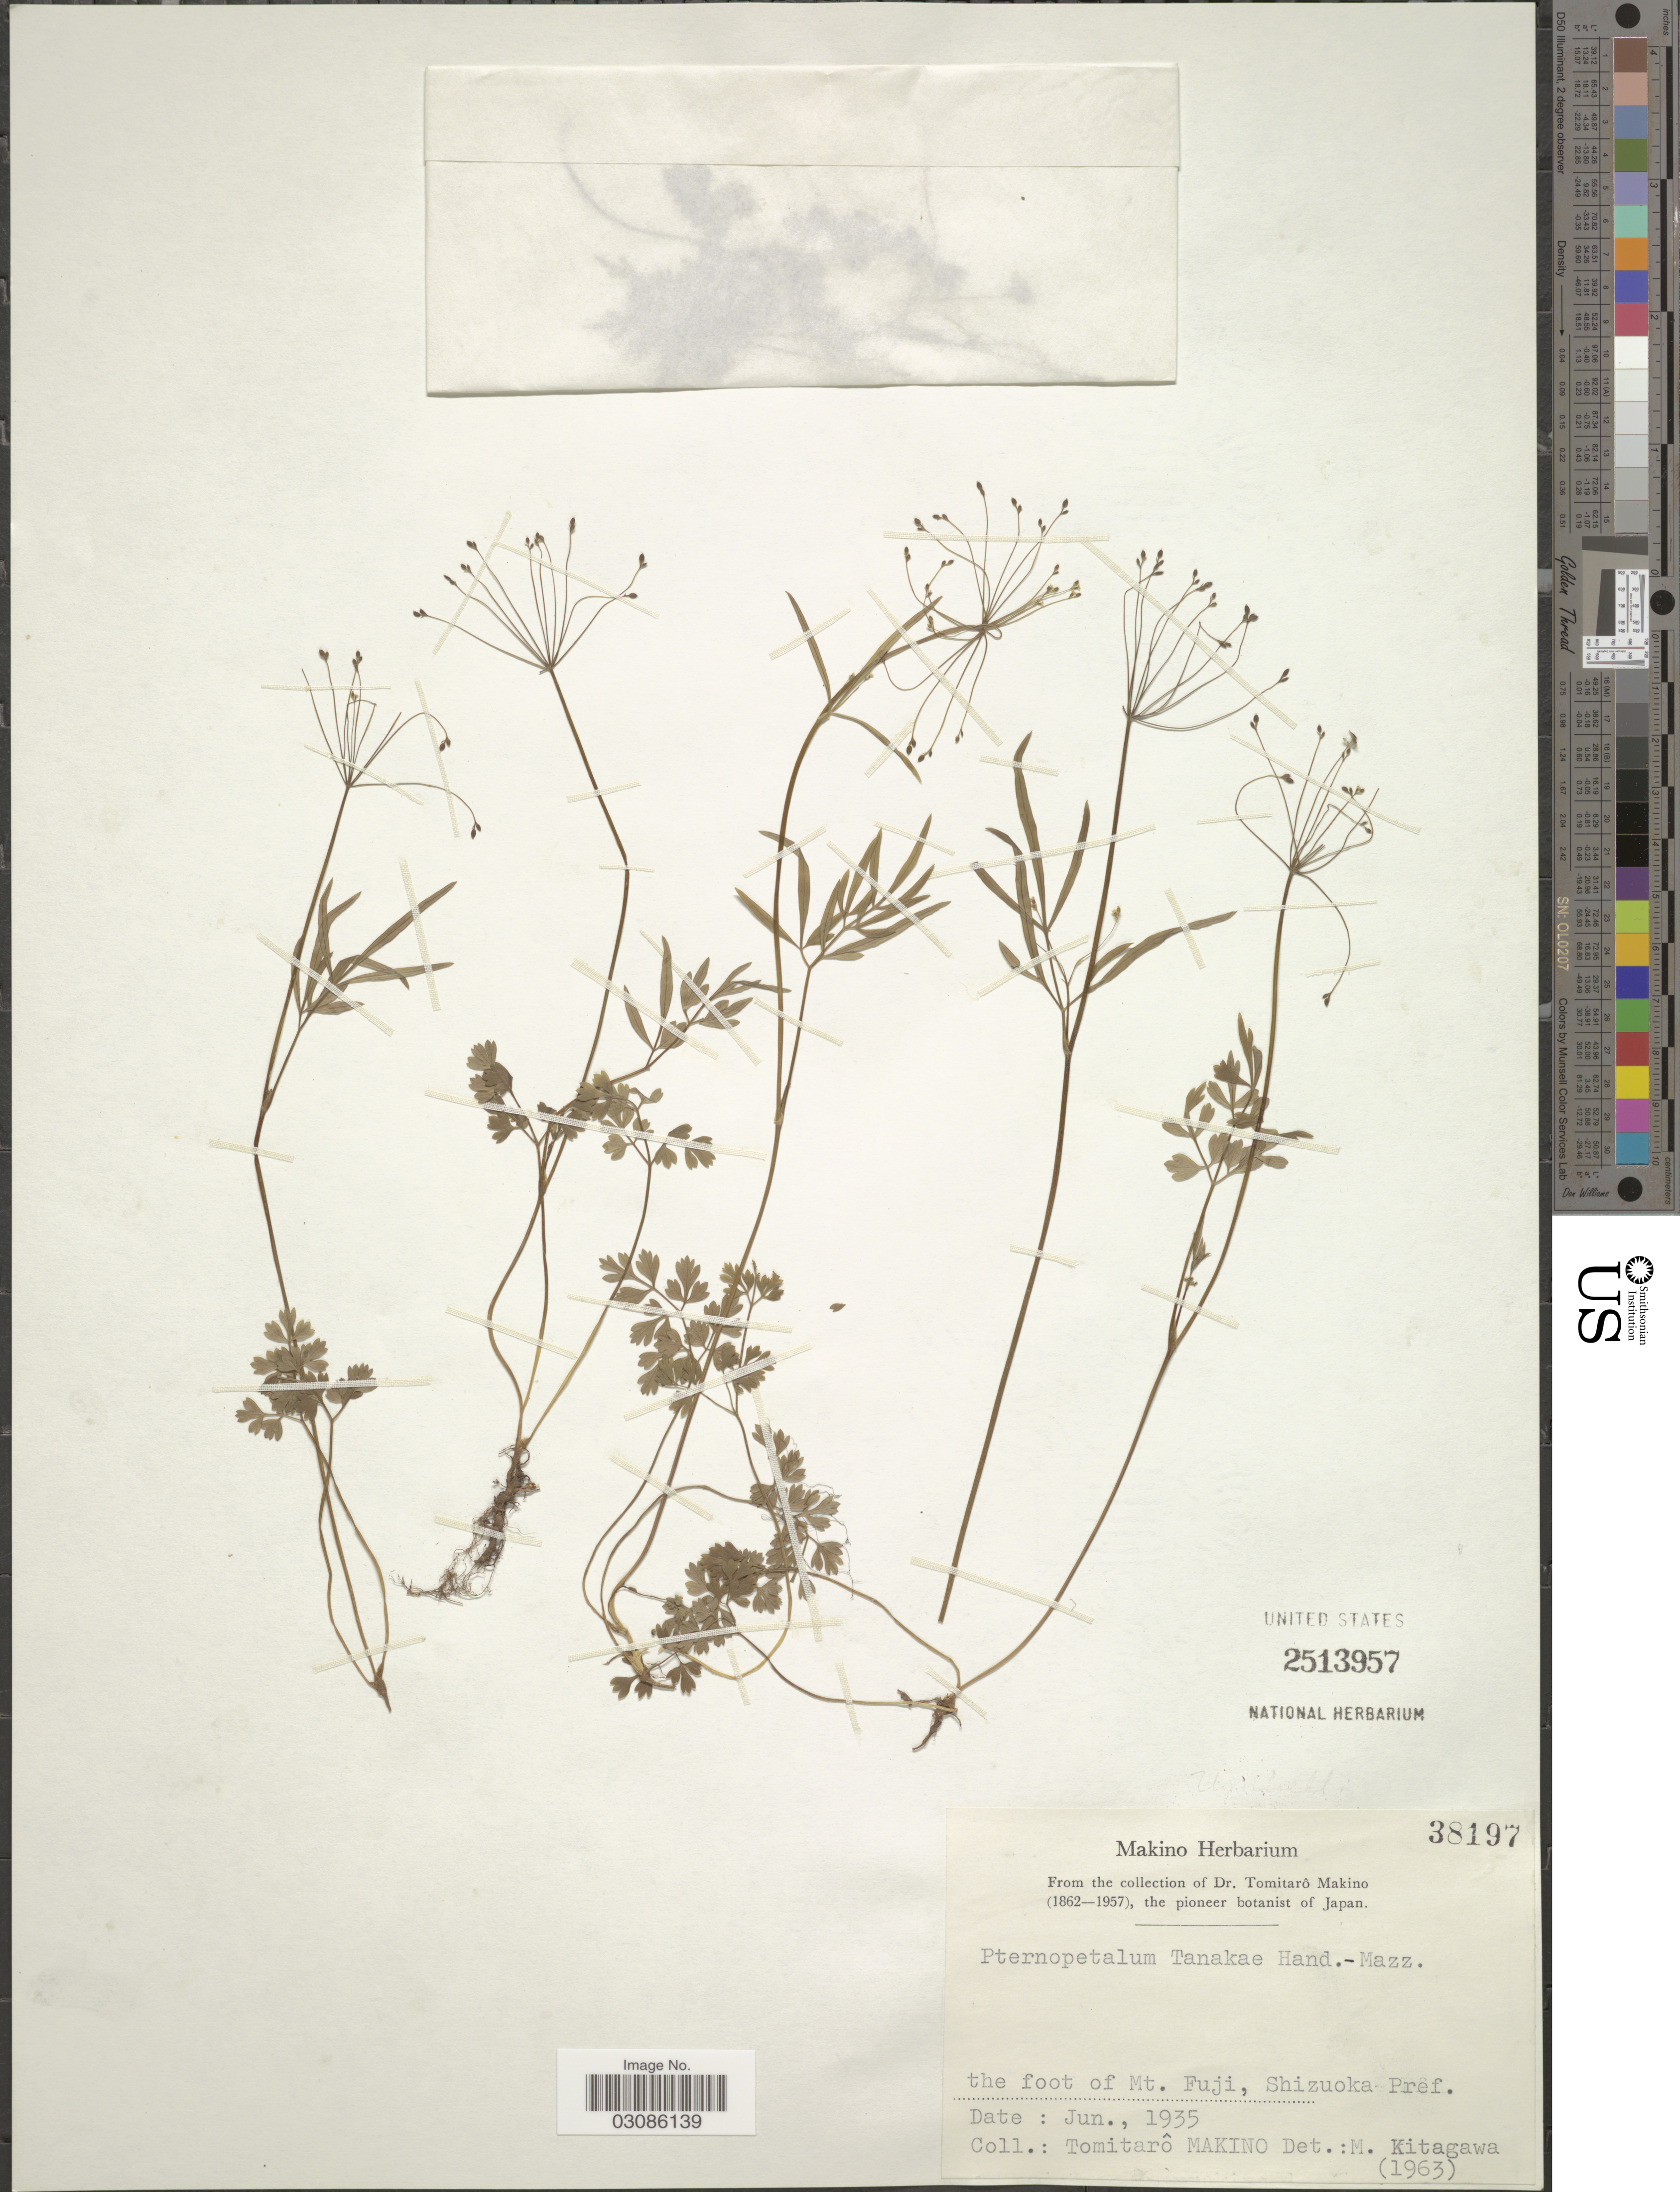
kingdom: Plantae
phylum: Tracheophyta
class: Magnoliopsida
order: Apiales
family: Apiaceae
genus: Pternopetalum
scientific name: Pternopetalum tanakae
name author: (Franch. & Sav.) Hand.-Mazz.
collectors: T. Makino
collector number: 38197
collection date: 1935-06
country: Japan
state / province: Sizuoka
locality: The foot of Mt. Fuji, Shizuoka Pref.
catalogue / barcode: US 2513957